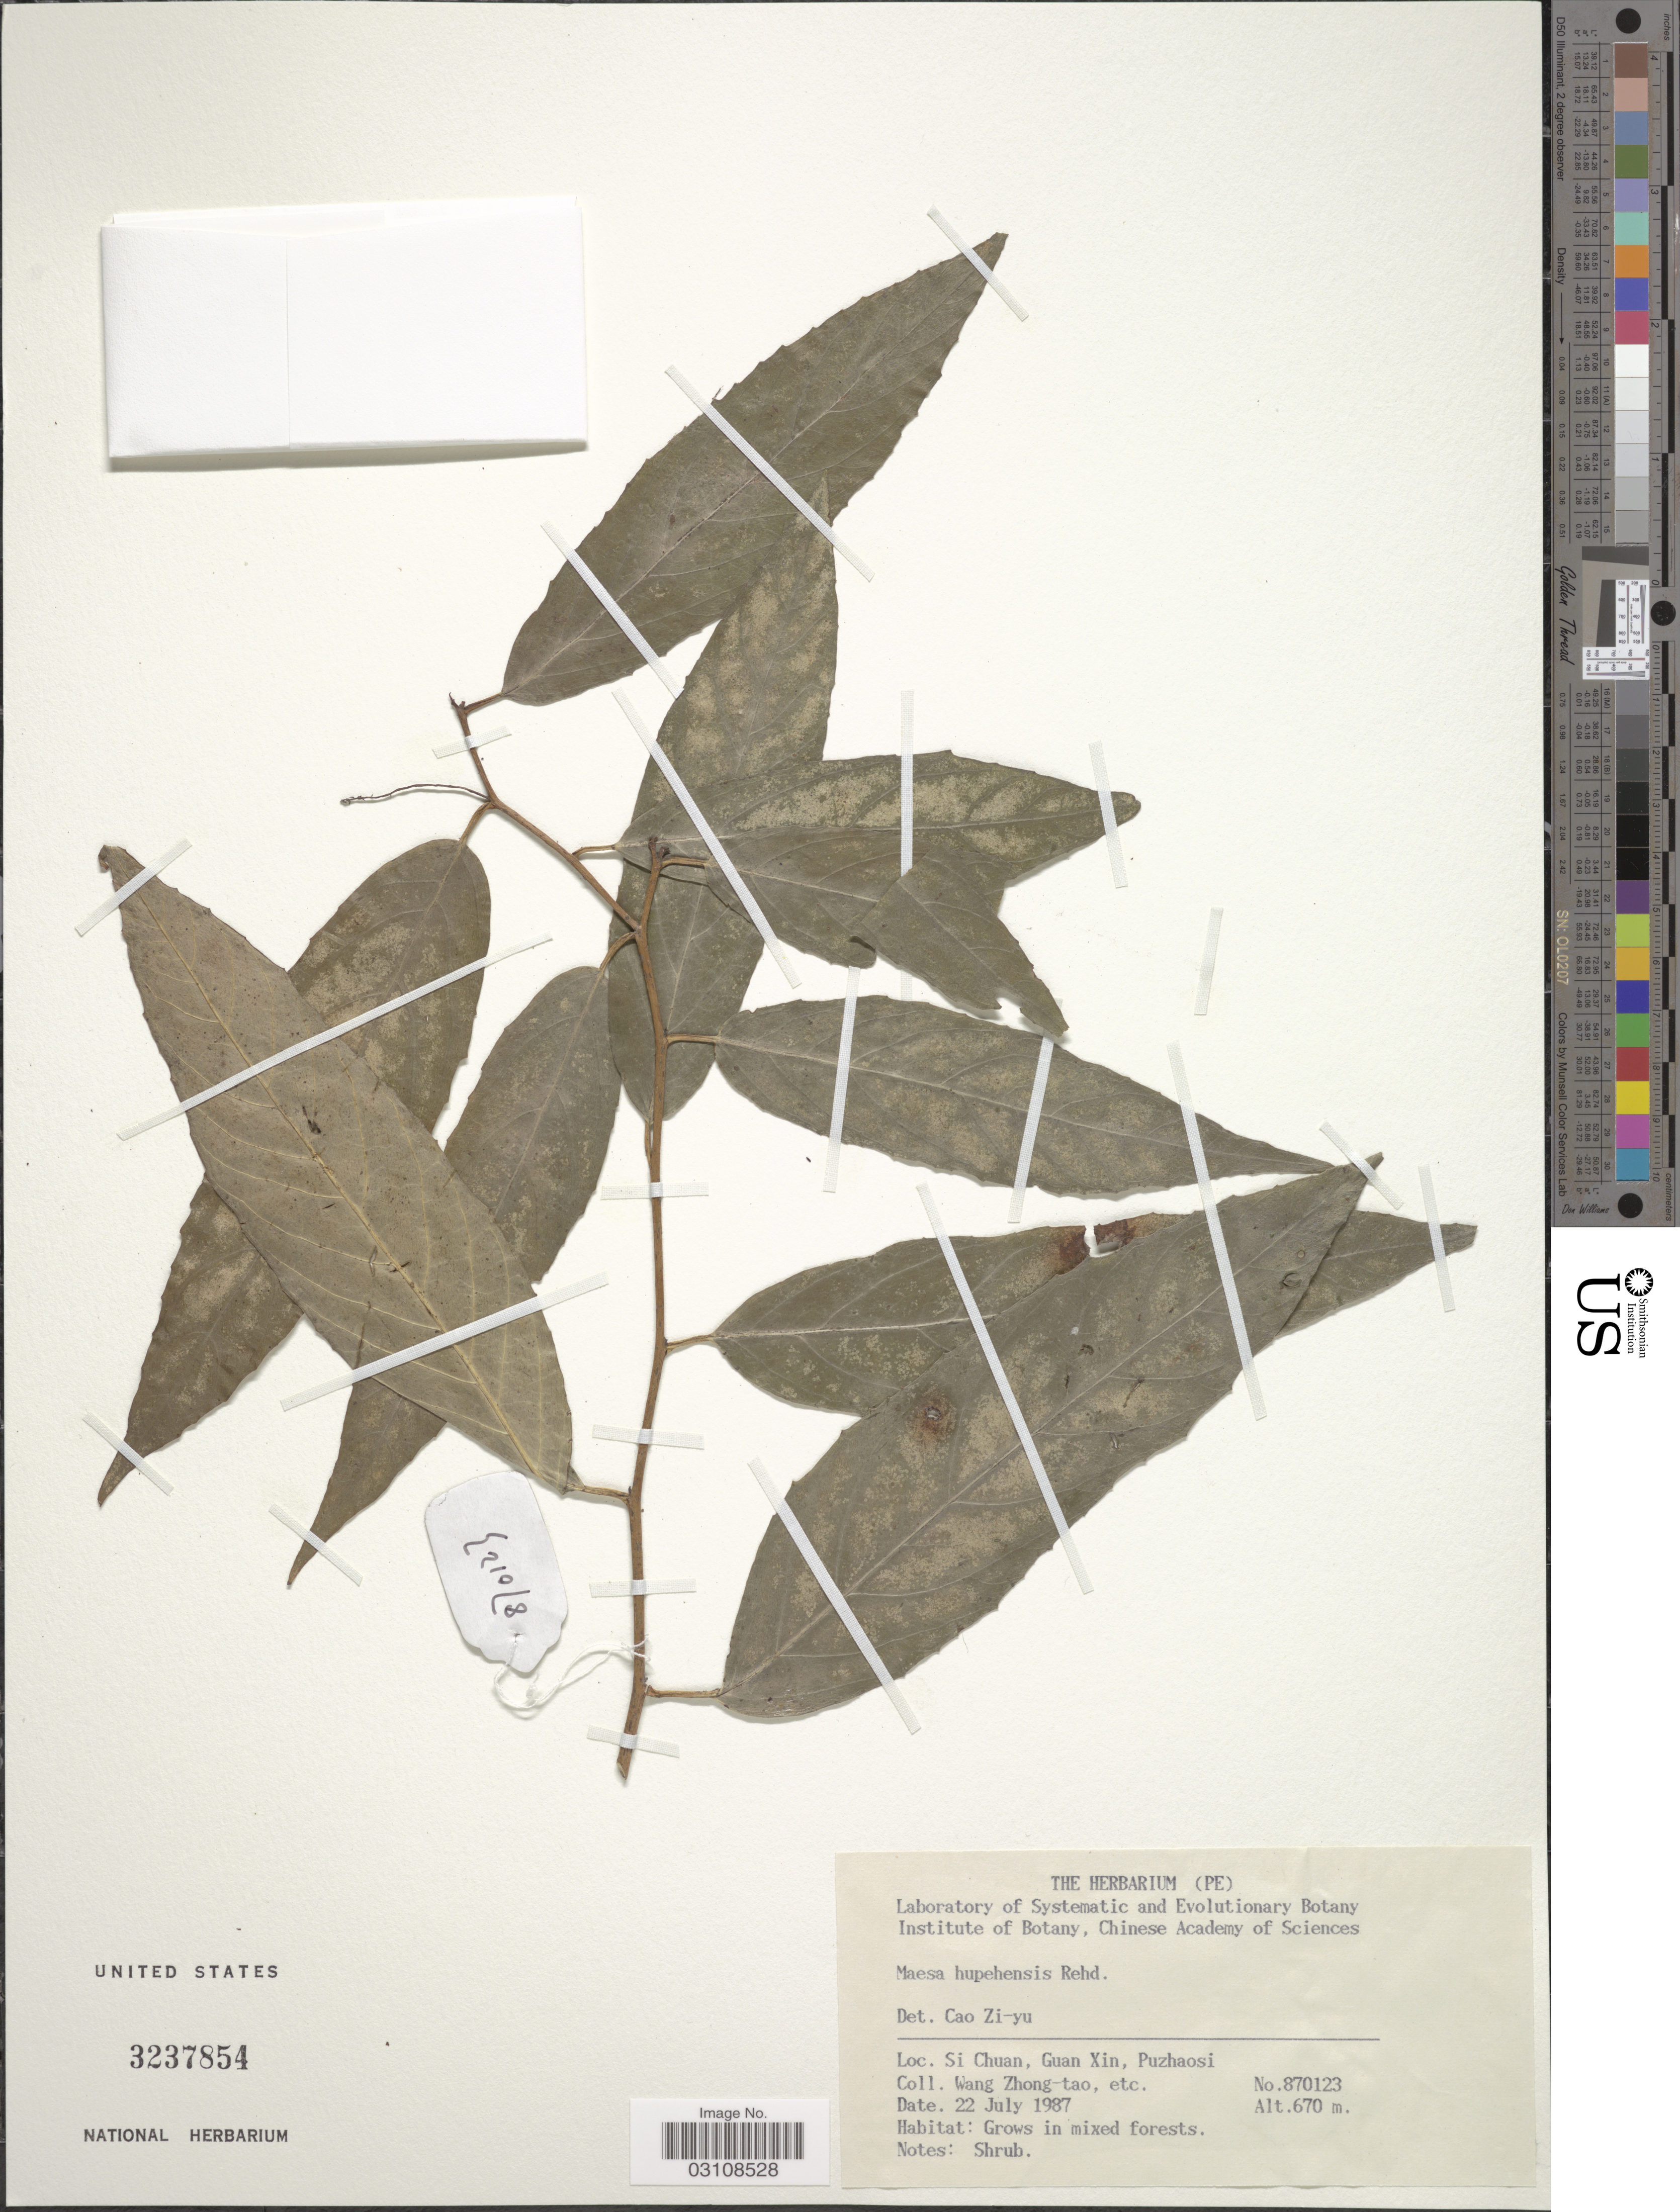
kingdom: Plantae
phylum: Tracheophyta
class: Magnoliopsida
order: Ericales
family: Primulaceae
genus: Maesa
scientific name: Maesa hupehensis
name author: Rehder in Sarg.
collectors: W. Zhong-Tao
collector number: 870123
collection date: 1987-07-22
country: China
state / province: Sichuan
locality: Si Chuan, Guan Xin, Puzhaosi.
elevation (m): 670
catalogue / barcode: US 3237854